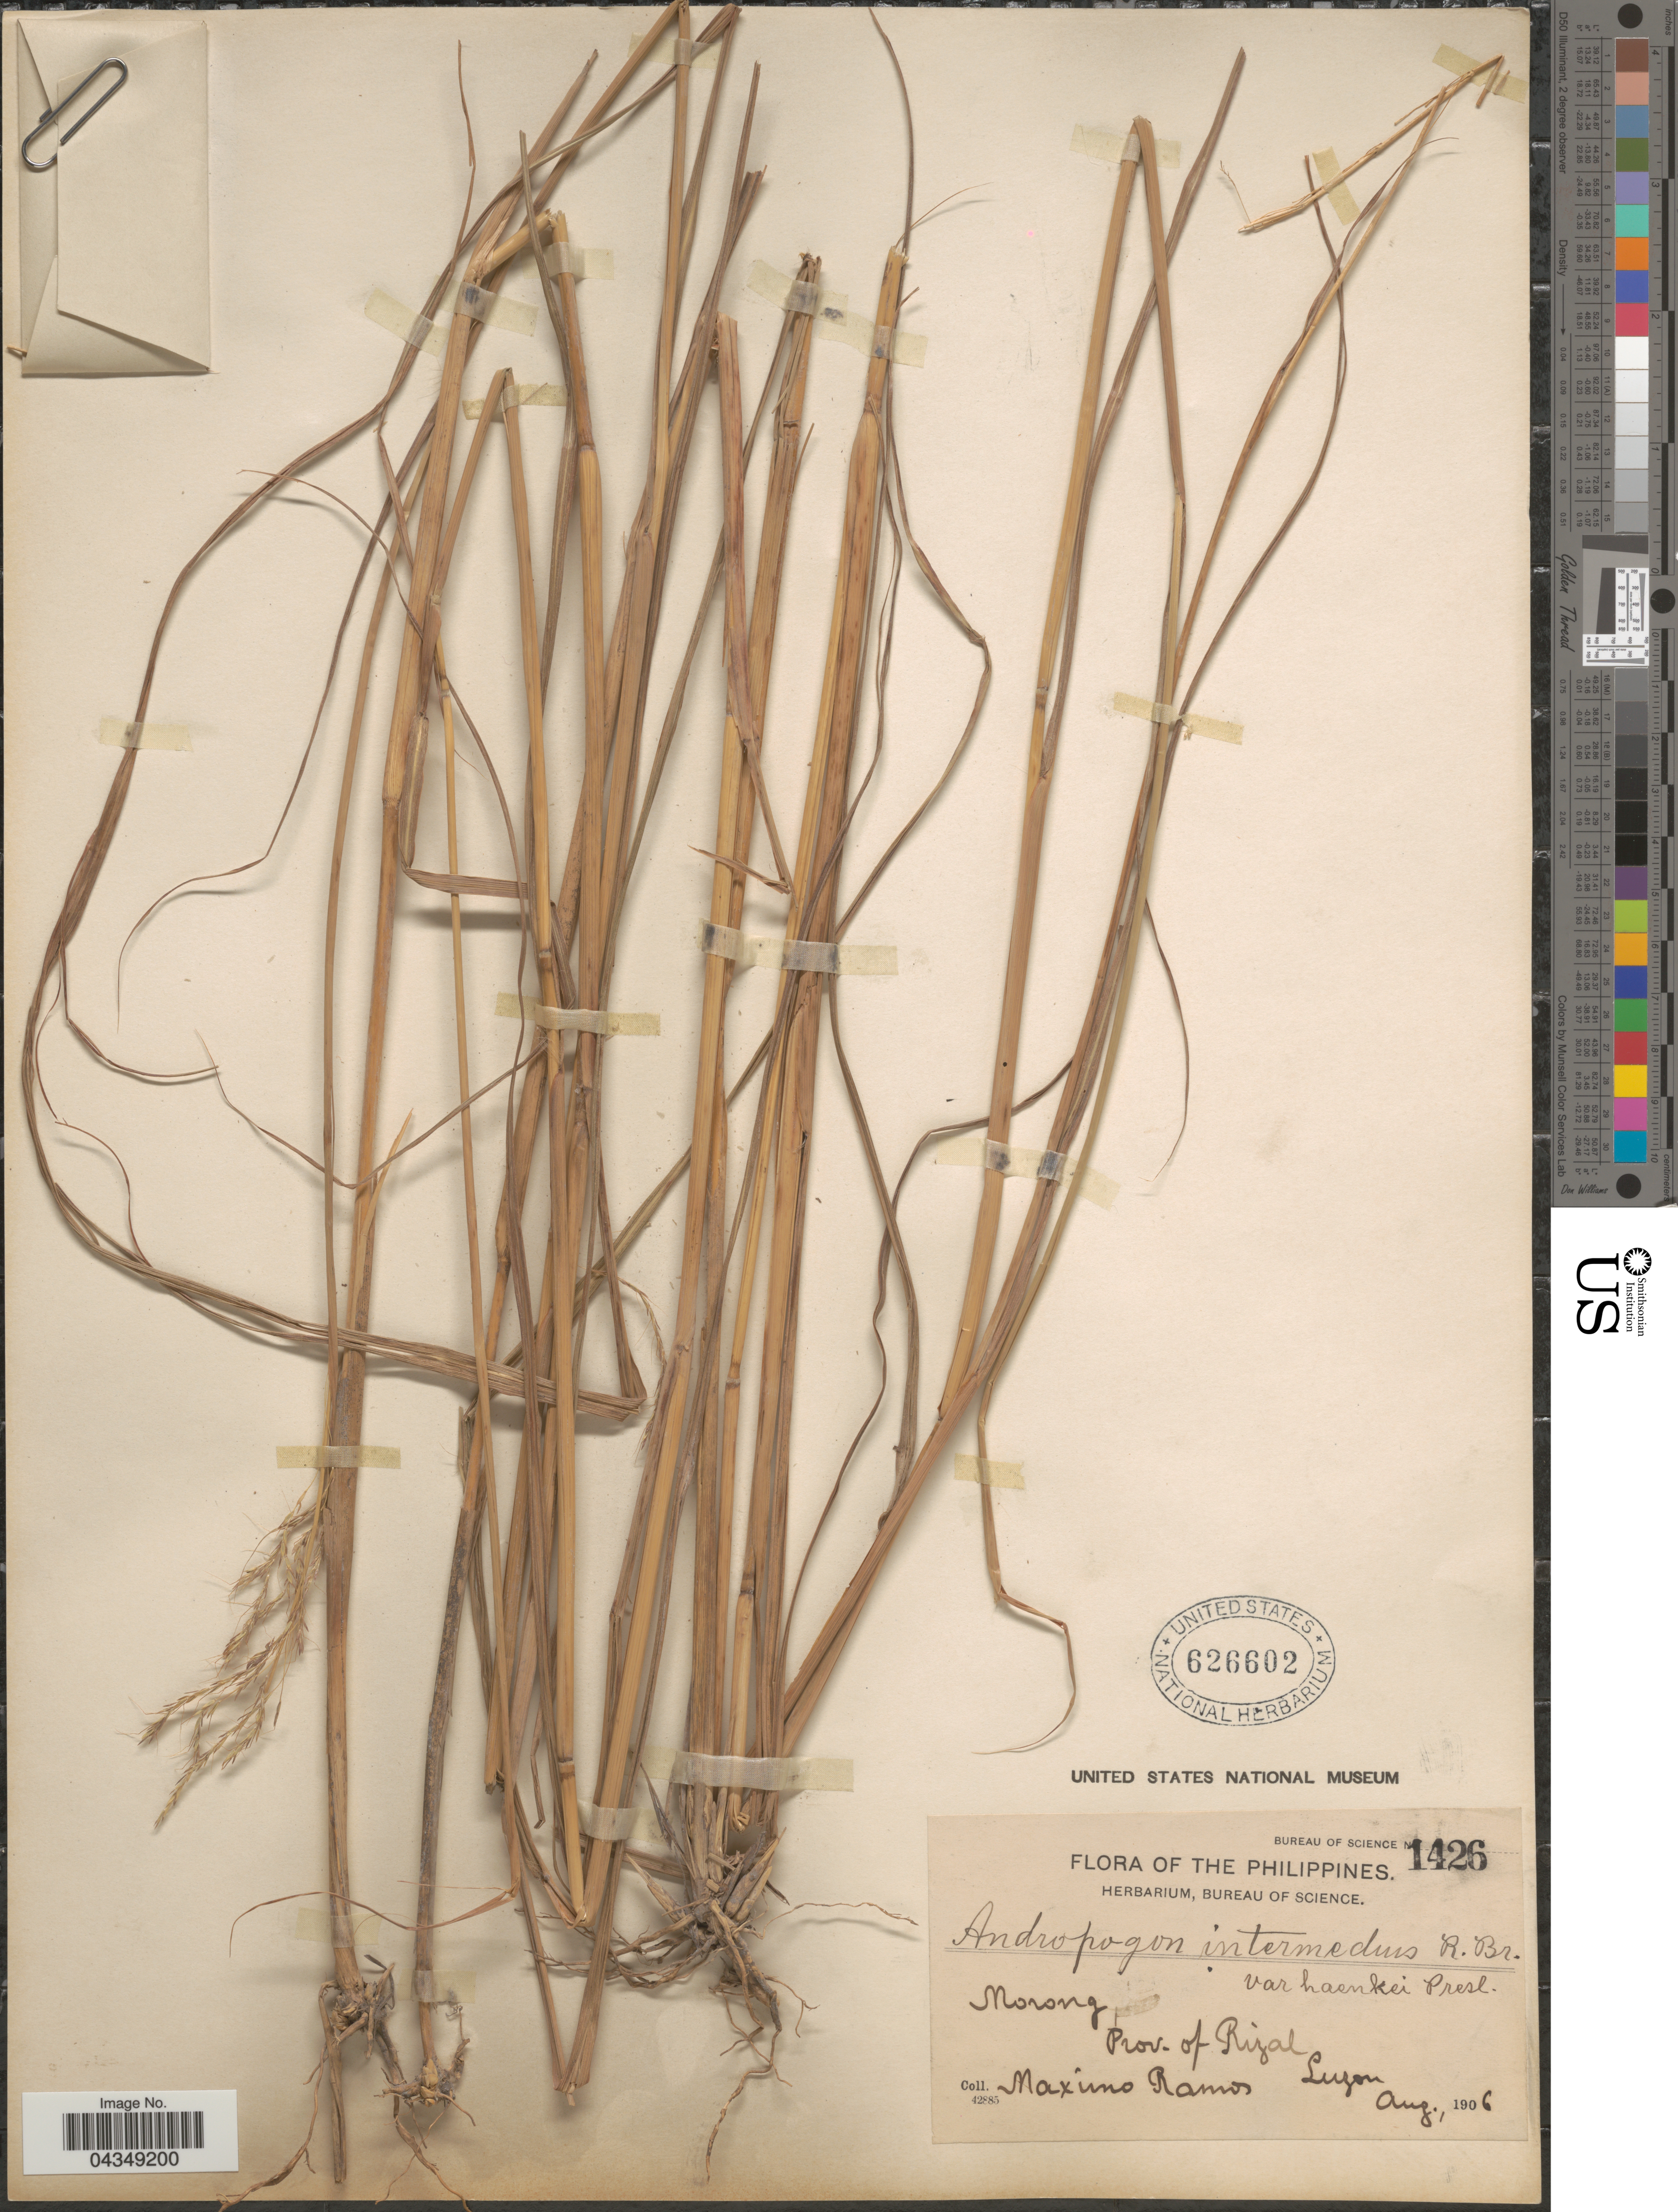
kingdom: Plantae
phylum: Tracheophyta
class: Liliopsida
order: Poales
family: Poaceae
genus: Bothriochloa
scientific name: Bothriochloa bladhii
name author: (Retz.) S.T. Blake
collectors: M. Ramos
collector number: Bureau of Science 1426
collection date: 1906-08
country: Philippines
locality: Morong, Prov. of Rizal, Luzon.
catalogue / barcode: US 626602